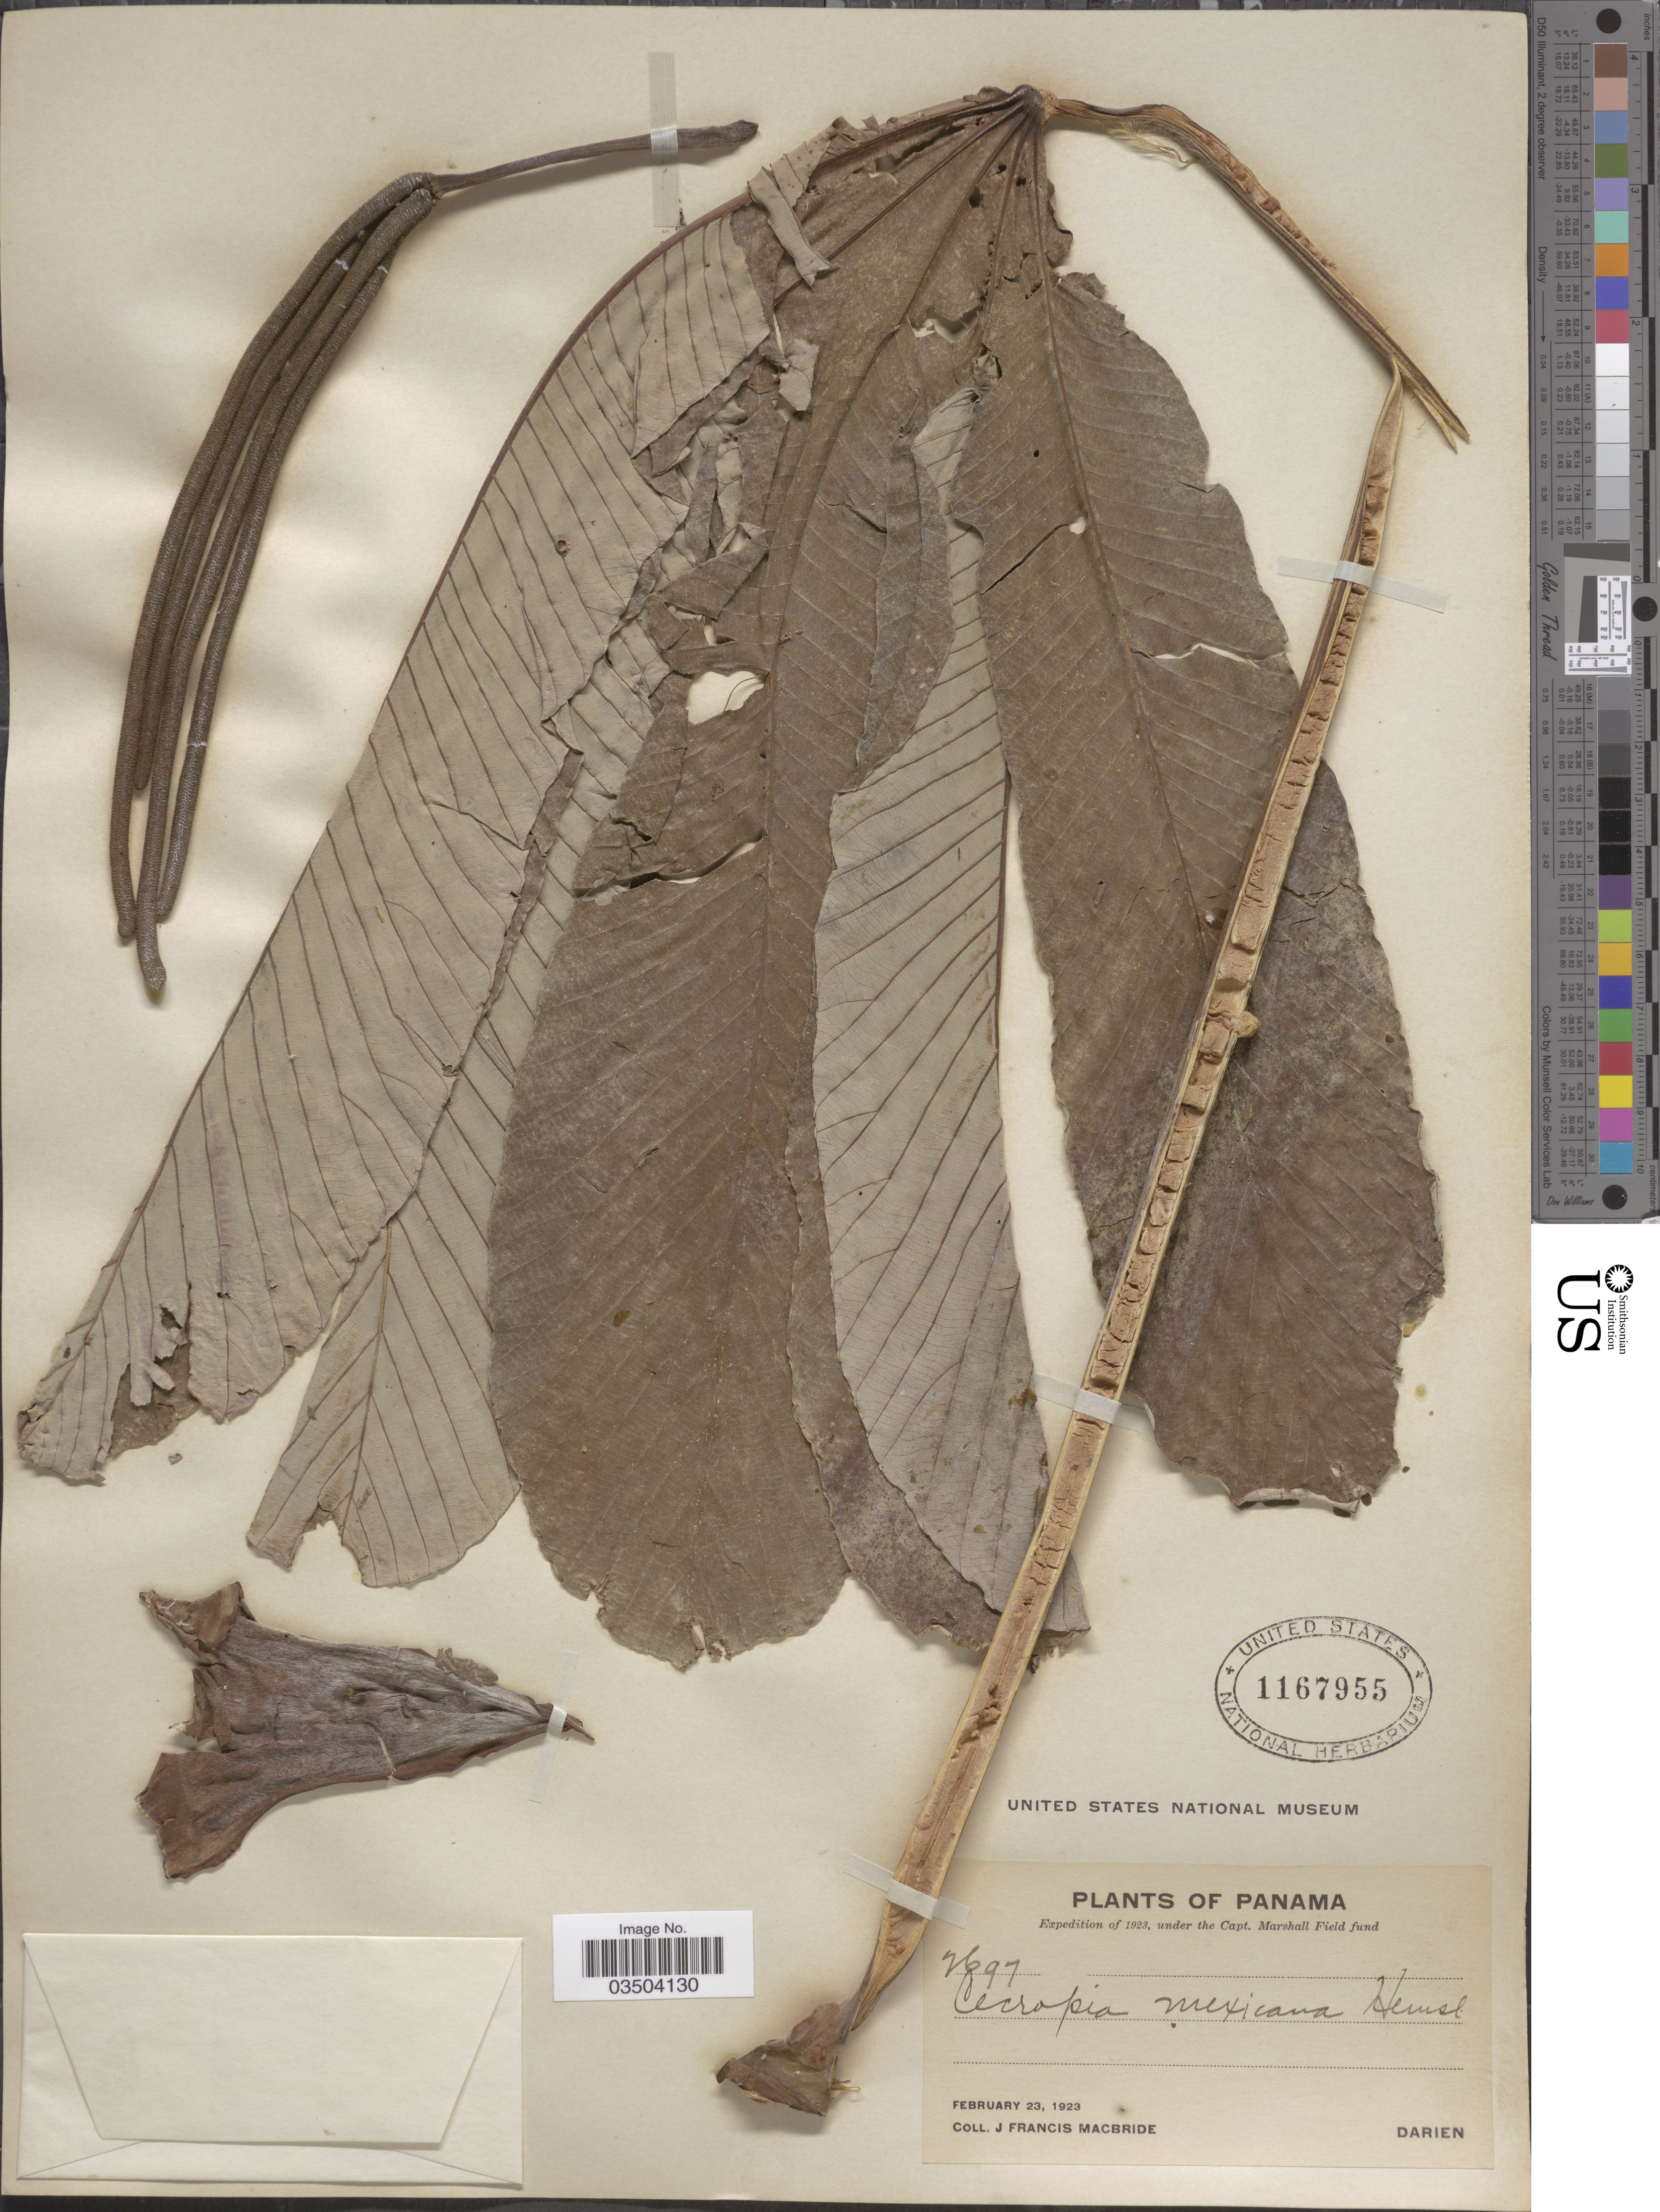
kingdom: Plantae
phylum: Tracheophyta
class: Magnoliopsida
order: Rosales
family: Urticaceae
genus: Cecropia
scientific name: Cecropia obtusifolia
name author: Bertol.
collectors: J. F. Macbride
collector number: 97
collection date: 1923-02-23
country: Panama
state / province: Darien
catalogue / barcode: US 1167955